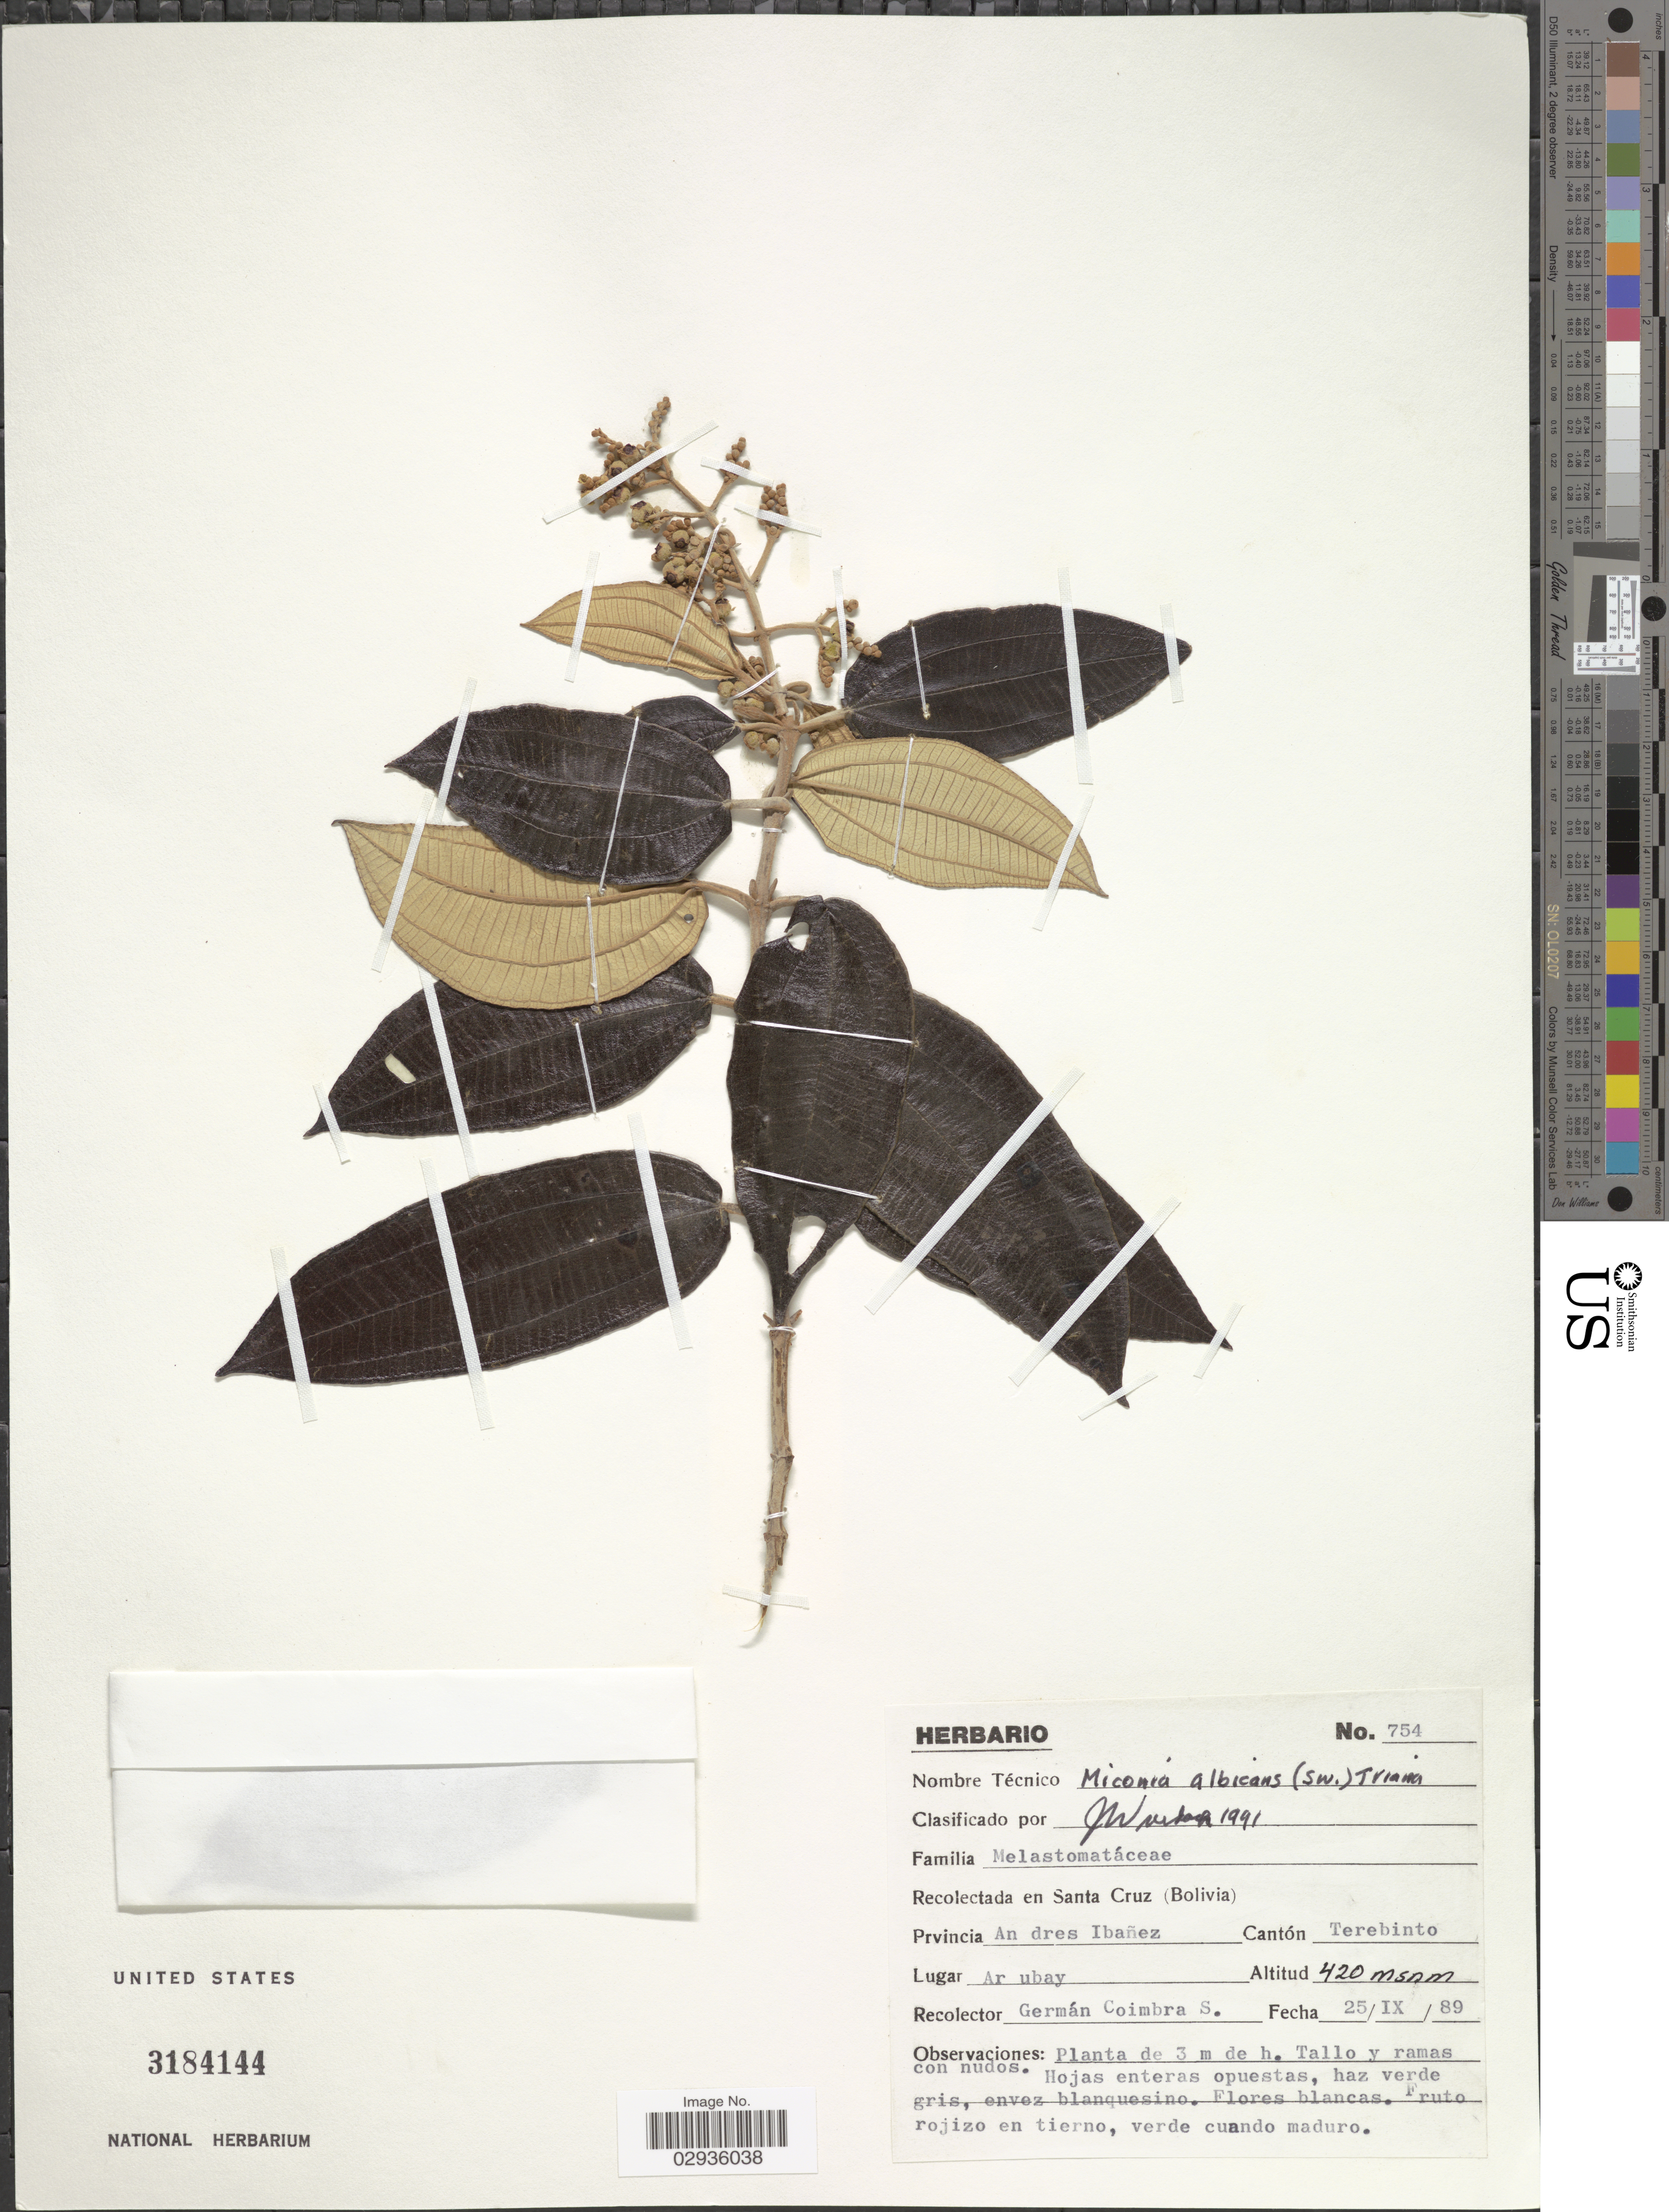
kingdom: Plantae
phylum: Tracheophyta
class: Magnoliopsida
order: Myrtales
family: Melastomataceae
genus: Miconia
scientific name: Miconia albicans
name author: (Sw.) Steud.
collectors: G. Coimbra S.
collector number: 754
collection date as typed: Transcribed d/m/y: 25/9/89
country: Bolivia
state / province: Santa Cruz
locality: Prvincia An dres Ibañez, Cantón Terebinto, Ar ubay.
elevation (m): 420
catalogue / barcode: US 3184144